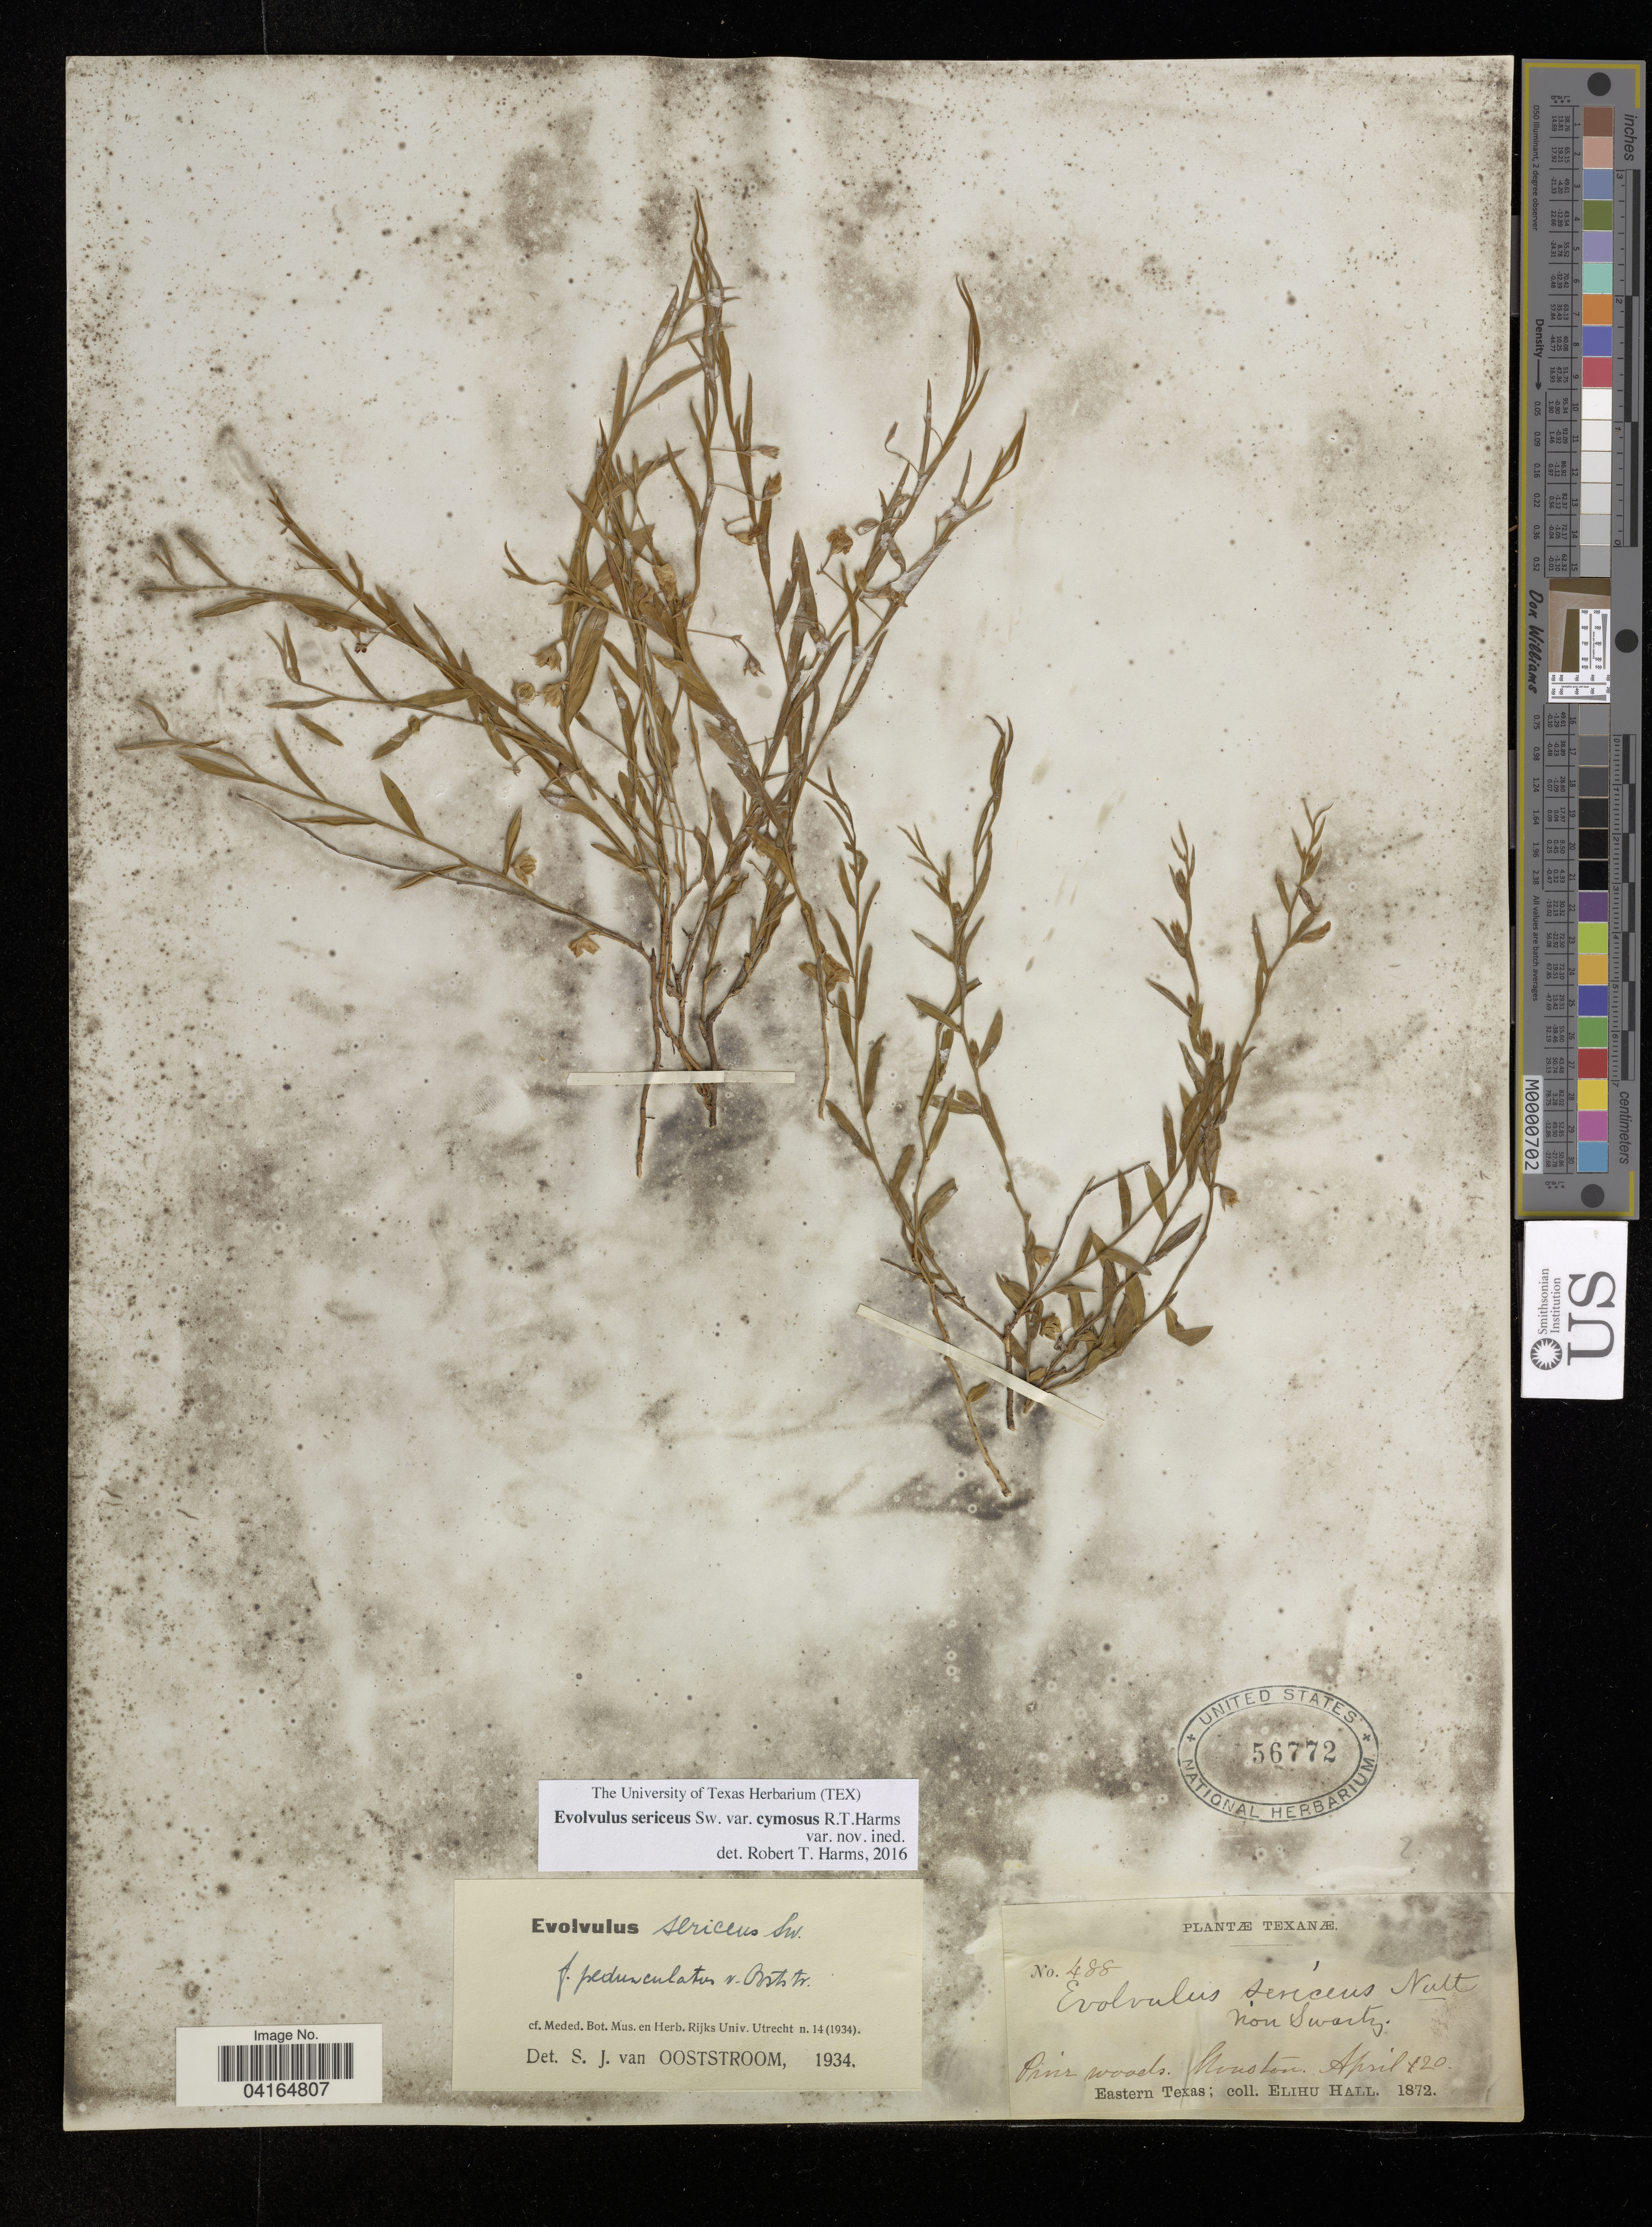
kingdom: Plantae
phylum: Tracheophyta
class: Magnoliopsida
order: Solanales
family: Convolvulaceae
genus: Evolvulus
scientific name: Evolvulus sericeus var. cymosus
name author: R.T. Harms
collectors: E. Hall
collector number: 488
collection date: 1872-04-20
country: United States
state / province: Texas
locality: Houston. Eastern Texas.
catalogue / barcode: US 56772